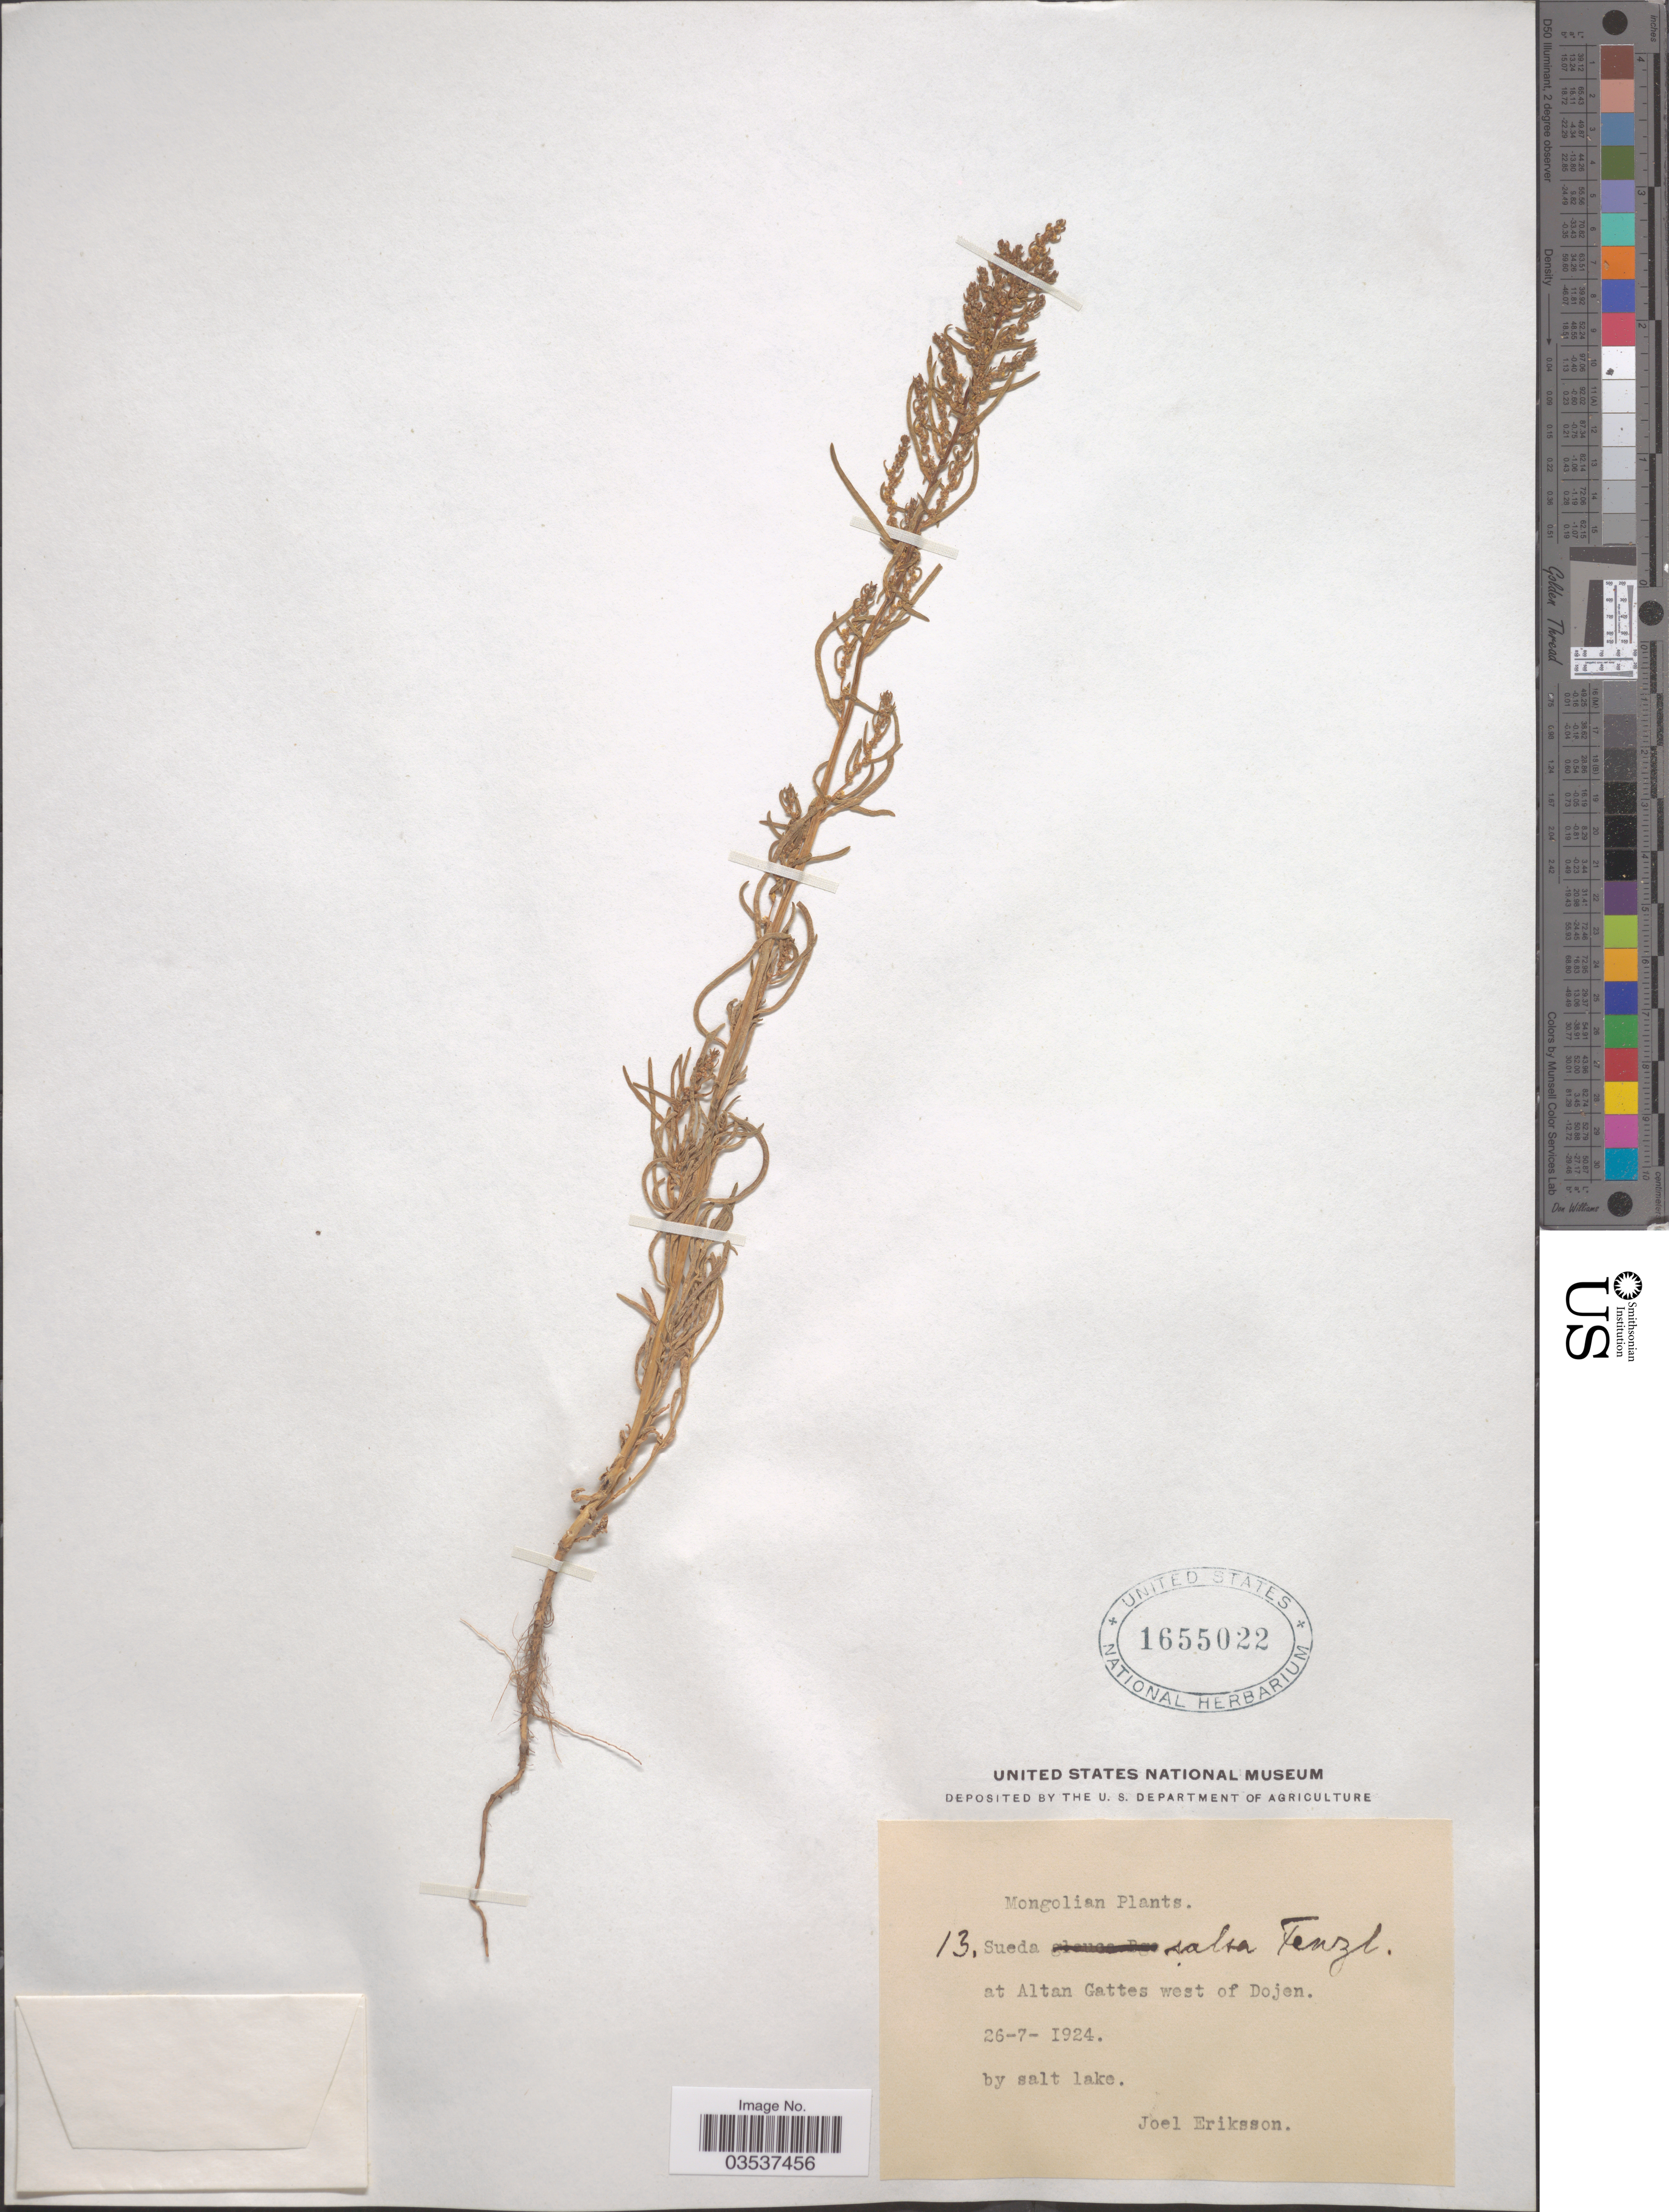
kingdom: Plantae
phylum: Tracheophyta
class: Magnoliopsida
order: Caryophyllales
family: Amaranthaceae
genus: Suaeda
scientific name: Suaeda salsa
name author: (L.) Pall.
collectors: J. Eriksson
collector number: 13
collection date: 1924-07-26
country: Mongolia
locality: At Altan Gattes west of Dojen. By salt lake.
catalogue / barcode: US 1655022